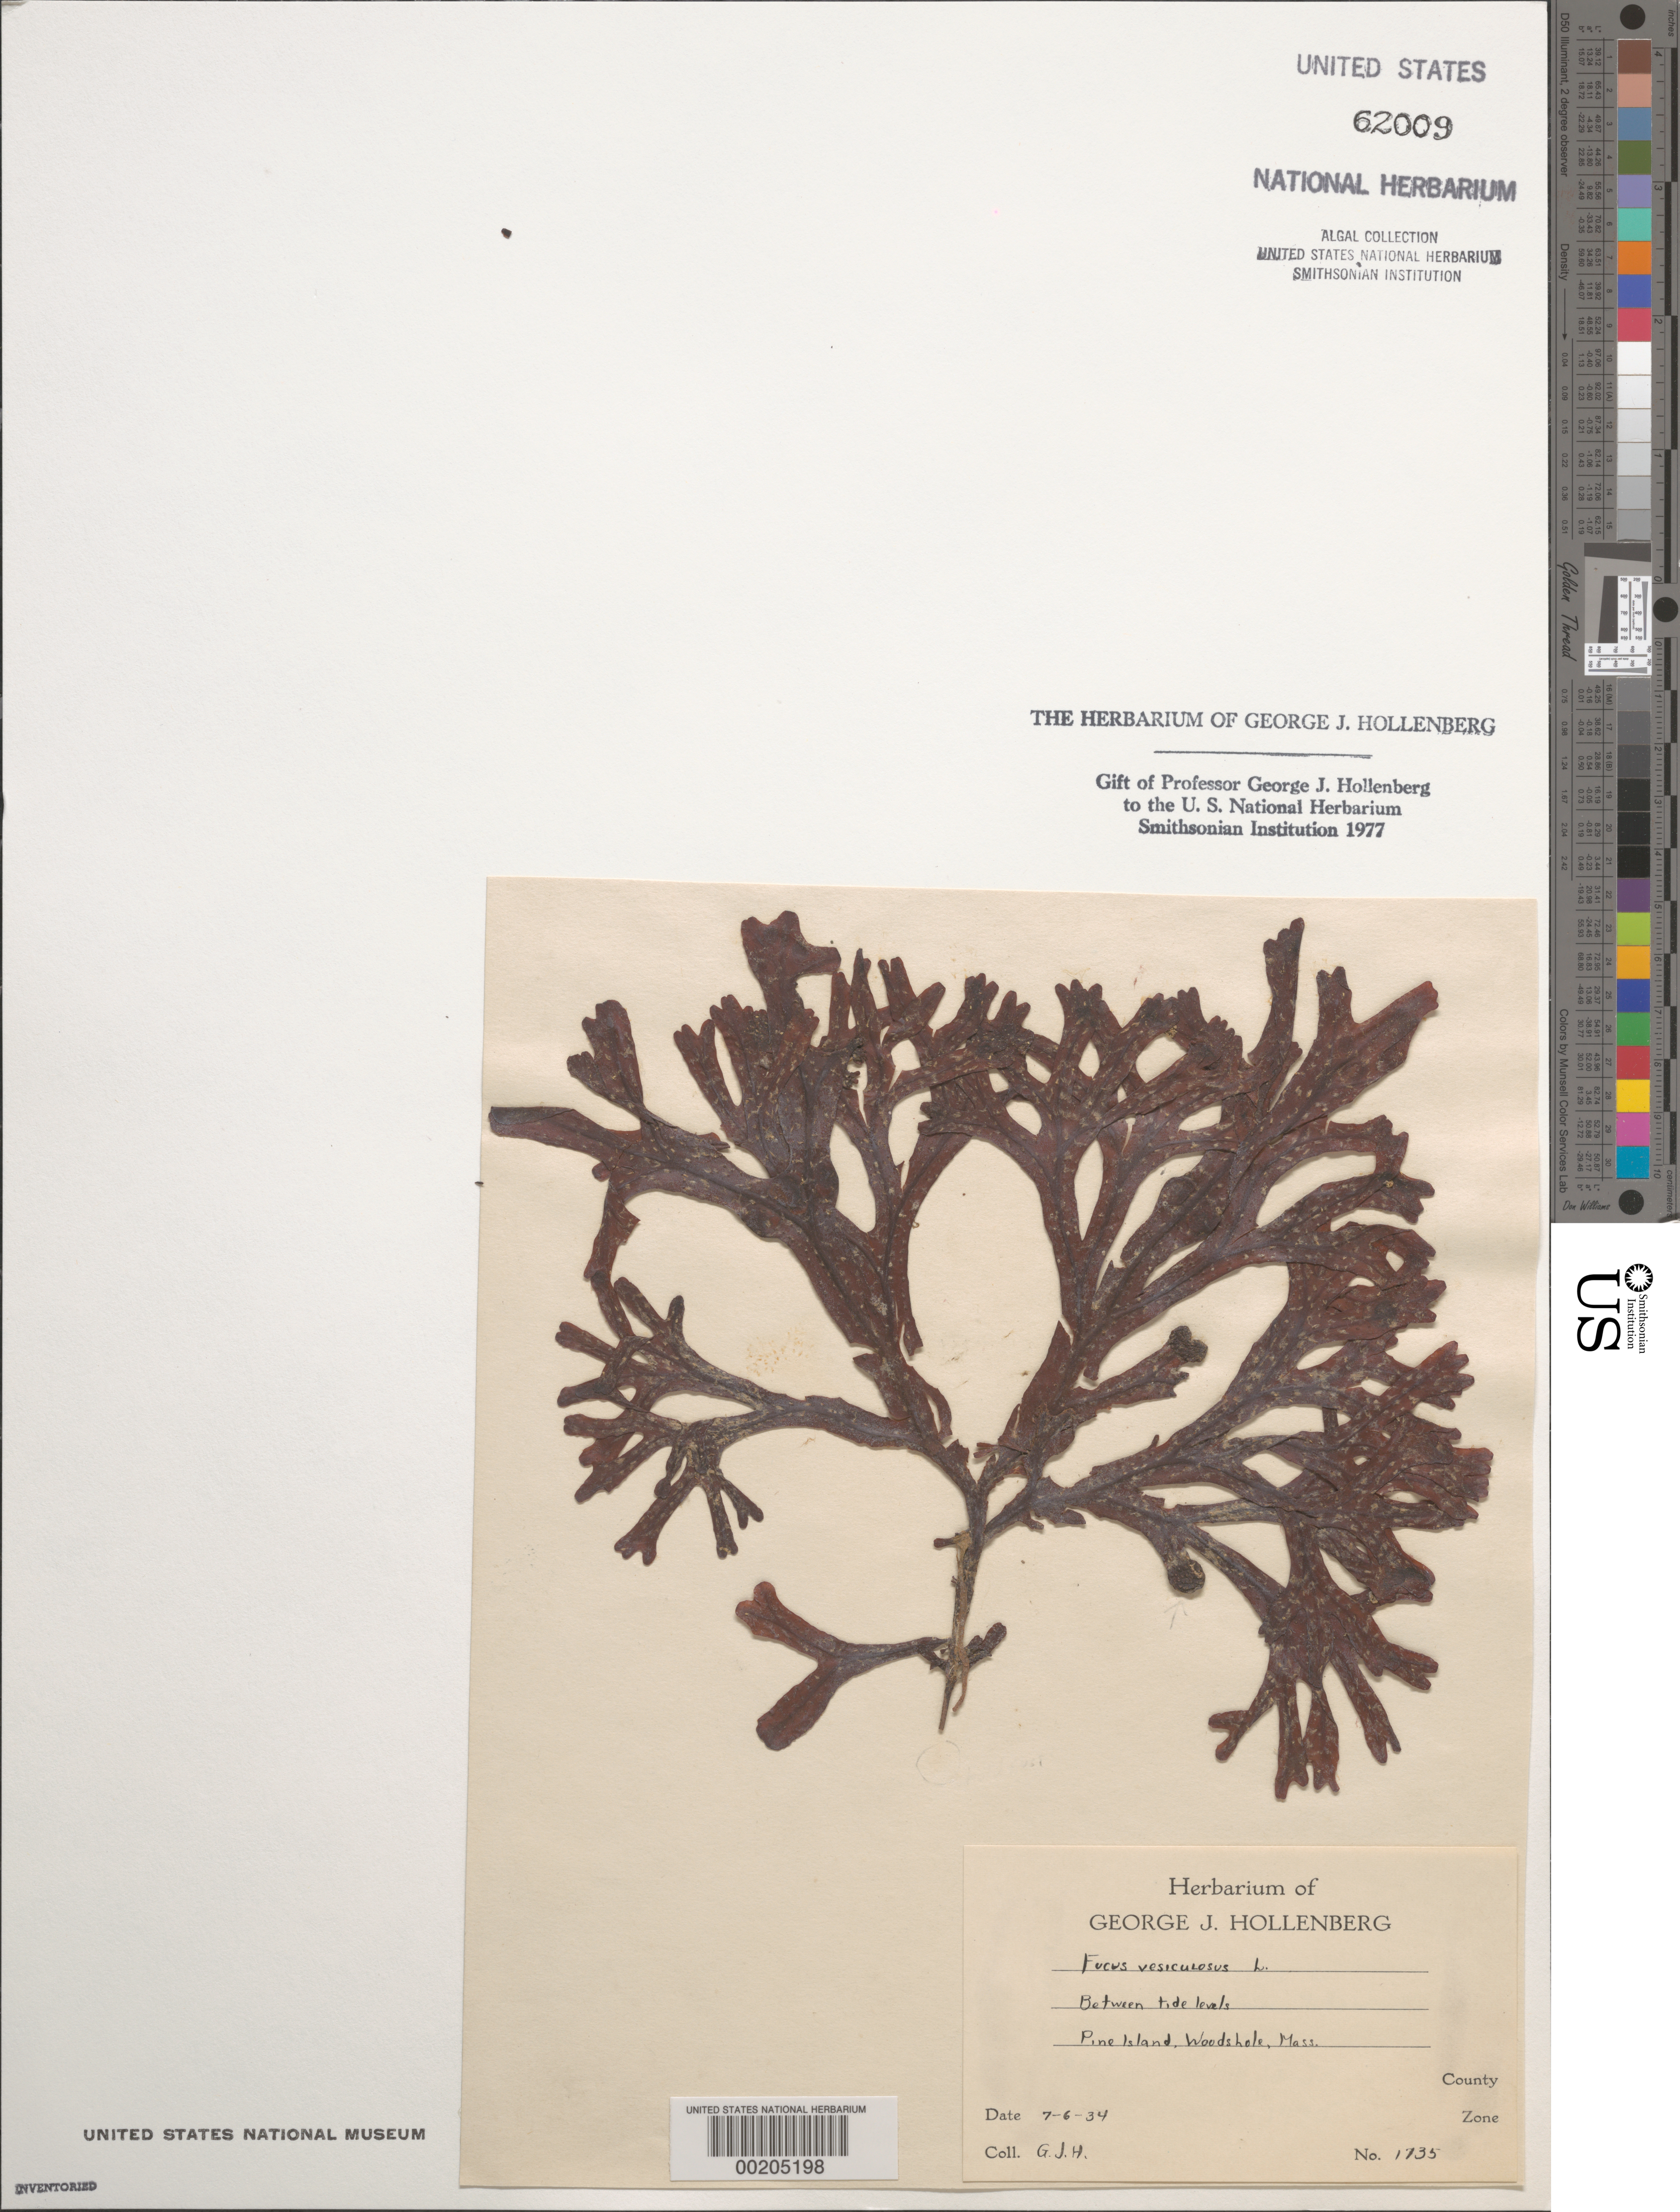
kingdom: Chromista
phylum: Ochrophyta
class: Phaeophyceae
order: Fucales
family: Fucaceae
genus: Fucus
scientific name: Fucus vesiculosus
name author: L.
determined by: Hollenberg, George J.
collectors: G. Hollenberg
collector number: GJH 1735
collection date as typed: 06 Jul 1934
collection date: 1934-07-06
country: United States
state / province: Massachusetts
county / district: Dukes County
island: Pine Island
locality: Near Woods Hole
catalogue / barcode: US 62009